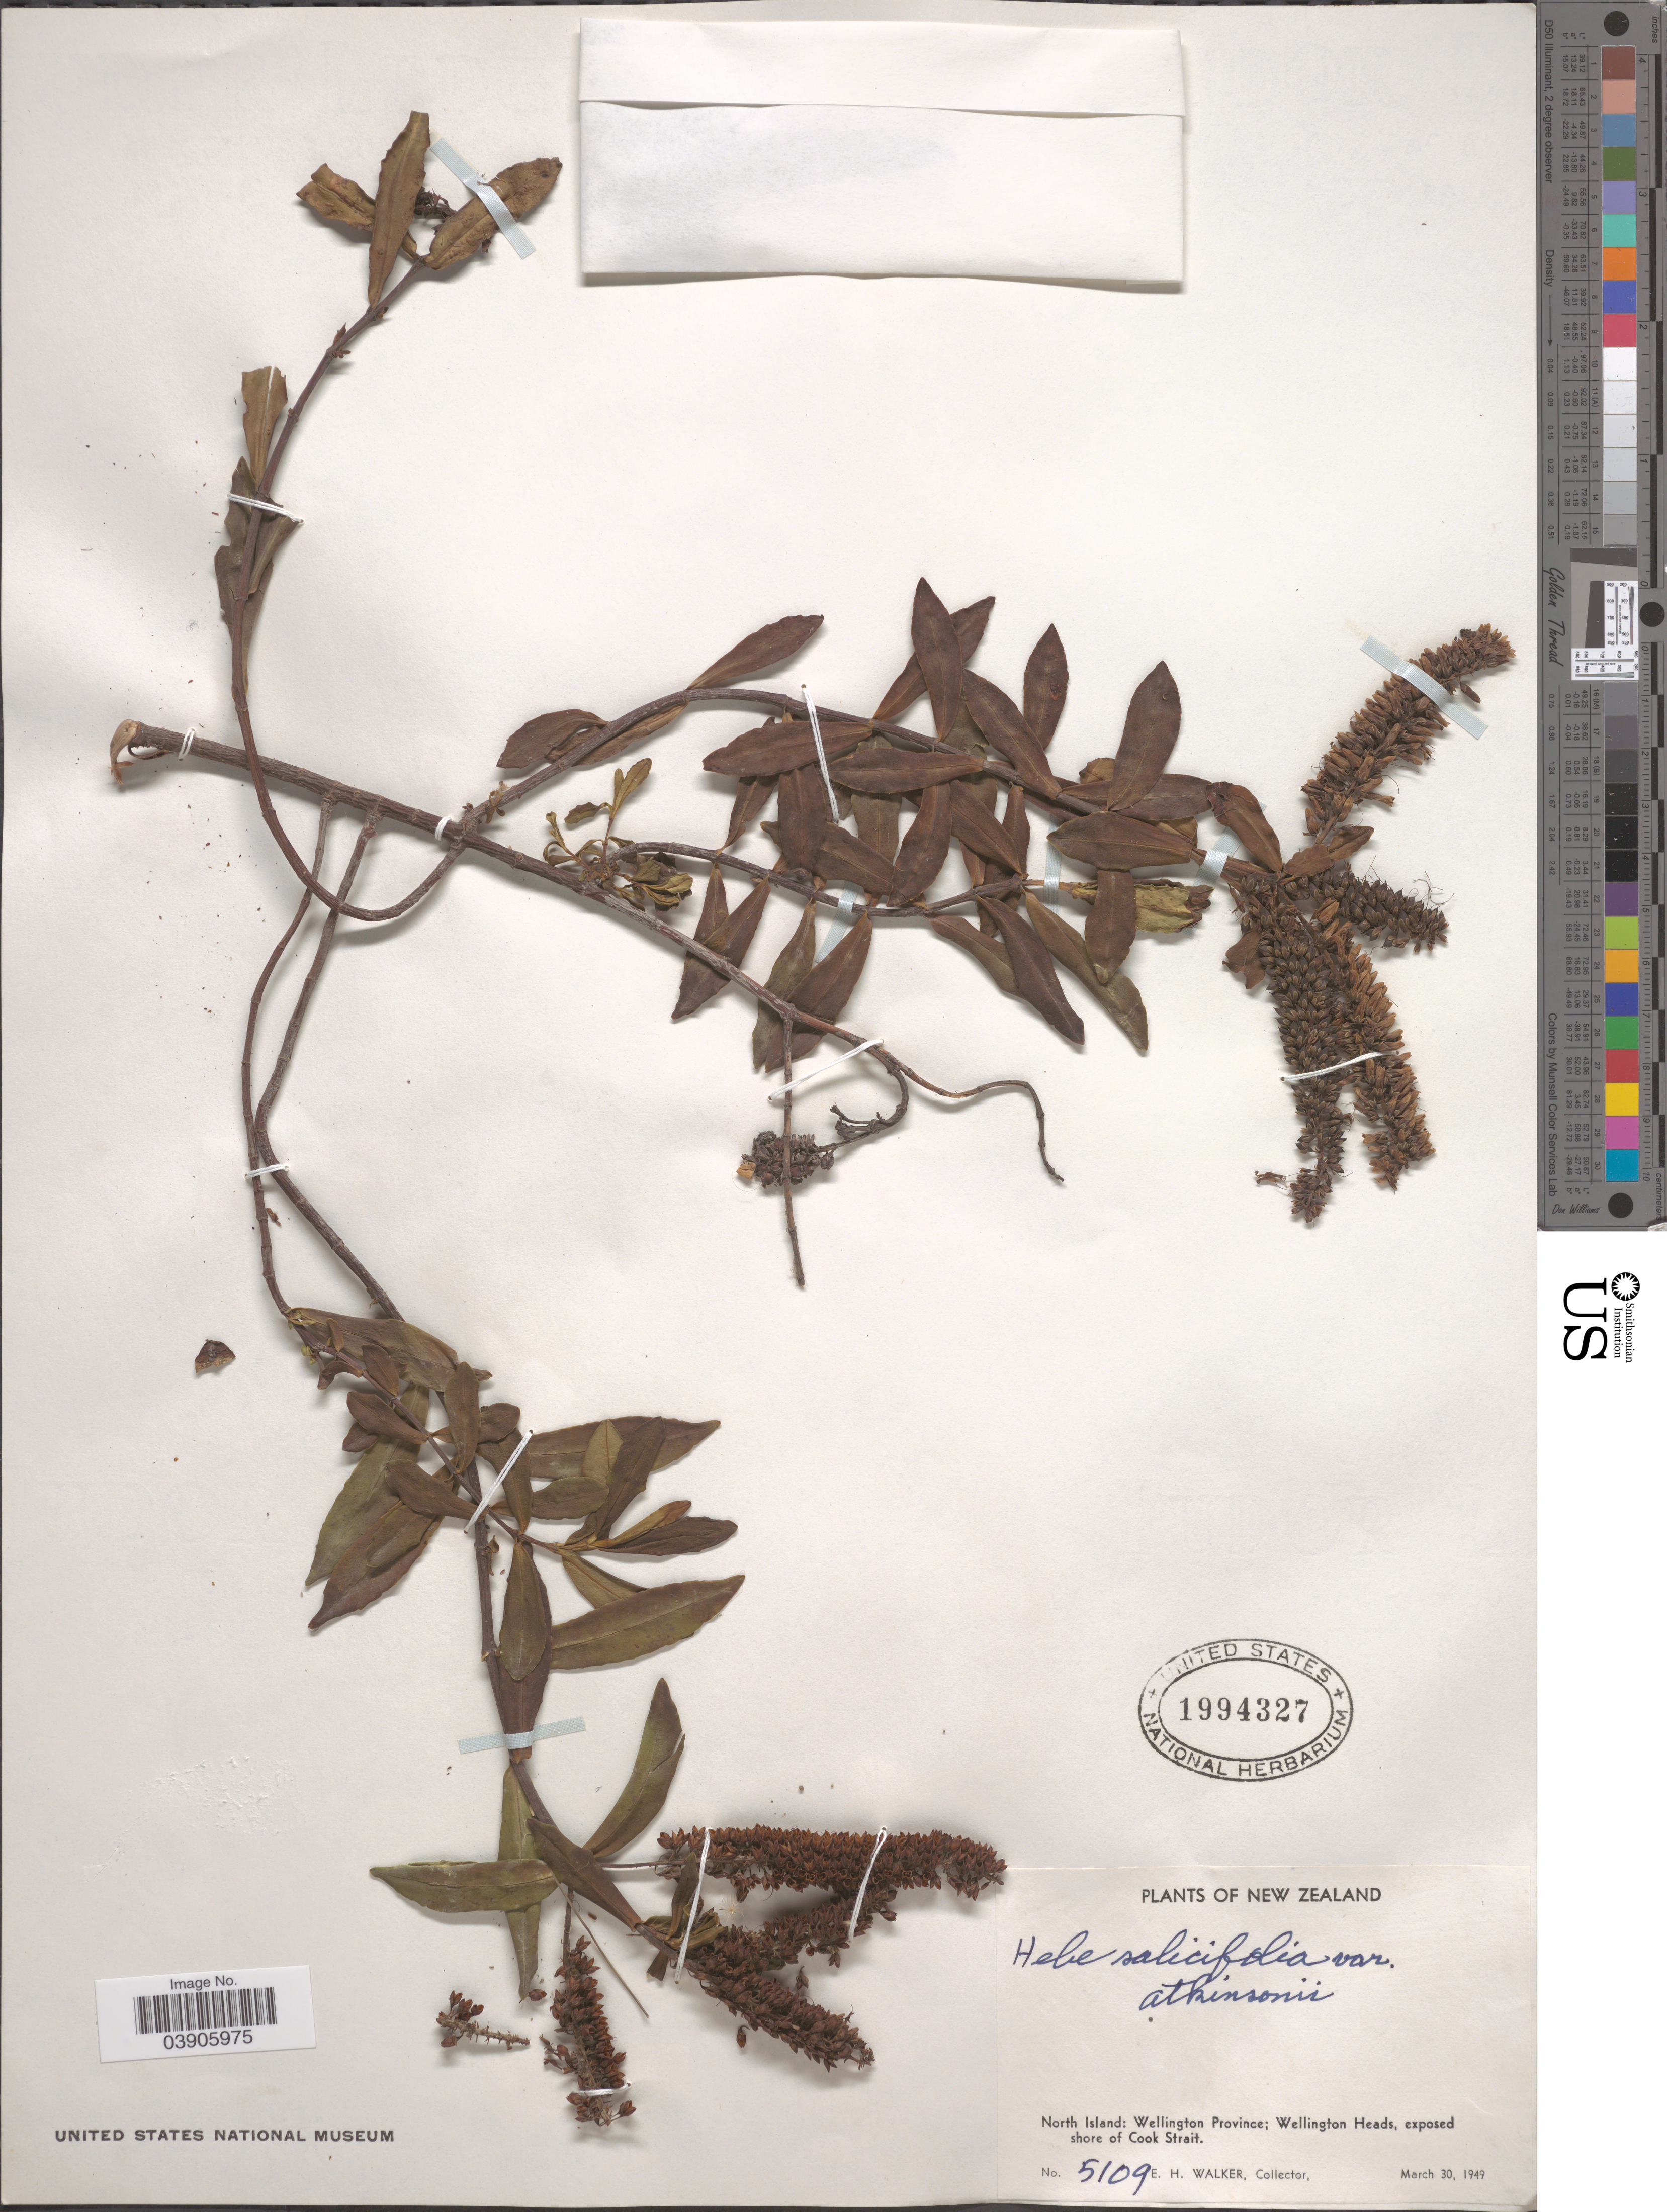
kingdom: Plantae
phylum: Tracheophyta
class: Magnoliopsida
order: Lamiales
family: Plantaginaceae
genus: Hebe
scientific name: Hebe salicifolia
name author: (G. Forst.) Pennell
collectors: E. H. Walker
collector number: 5109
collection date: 1949-03-30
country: New Zealand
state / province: Wellington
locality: North Island: Wellington Heads, exposed shore of Cook Strait.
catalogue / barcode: US 1994327